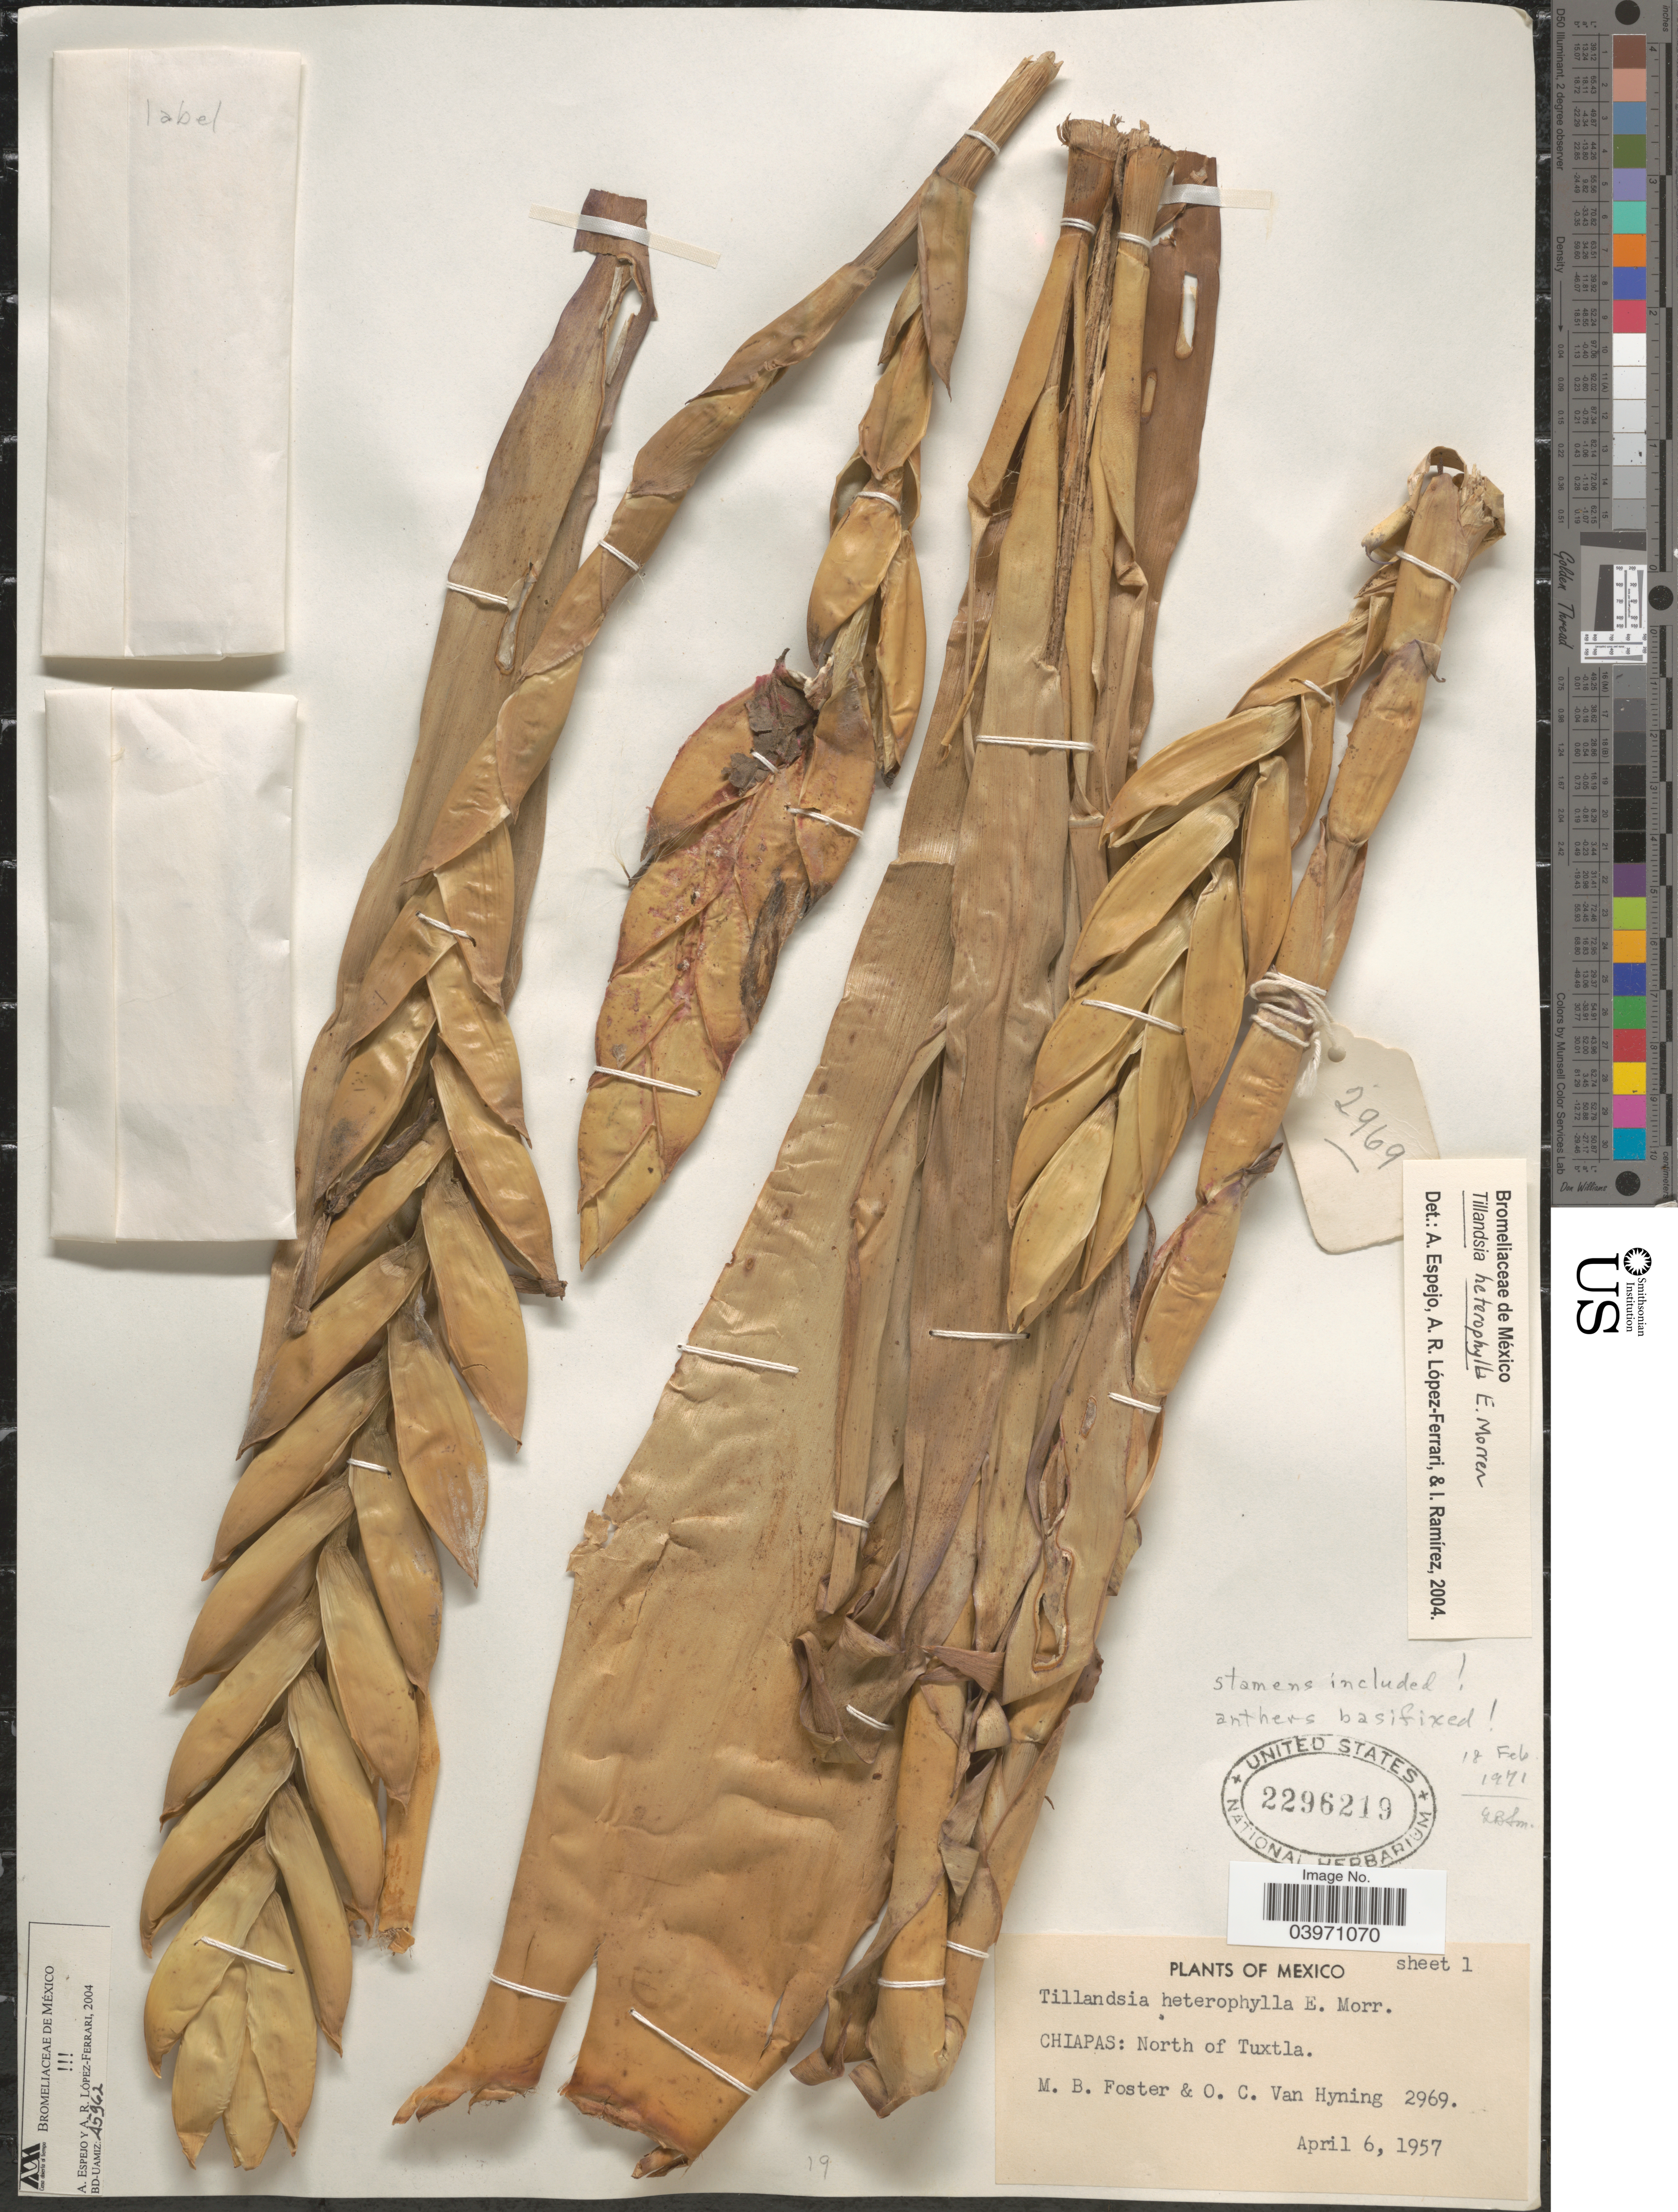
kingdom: Plantae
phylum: Tracheophyta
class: Liliopsida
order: Poales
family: Bromeliaceae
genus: Tillandsia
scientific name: Tillandsia heterophylla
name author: É. Morren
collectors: M. B. Foster & O. Van Hyning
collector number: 2969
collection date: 1957-04-06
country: Mexico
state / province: Chiapas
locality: North of Tuxtla.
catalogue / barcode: US 2296219